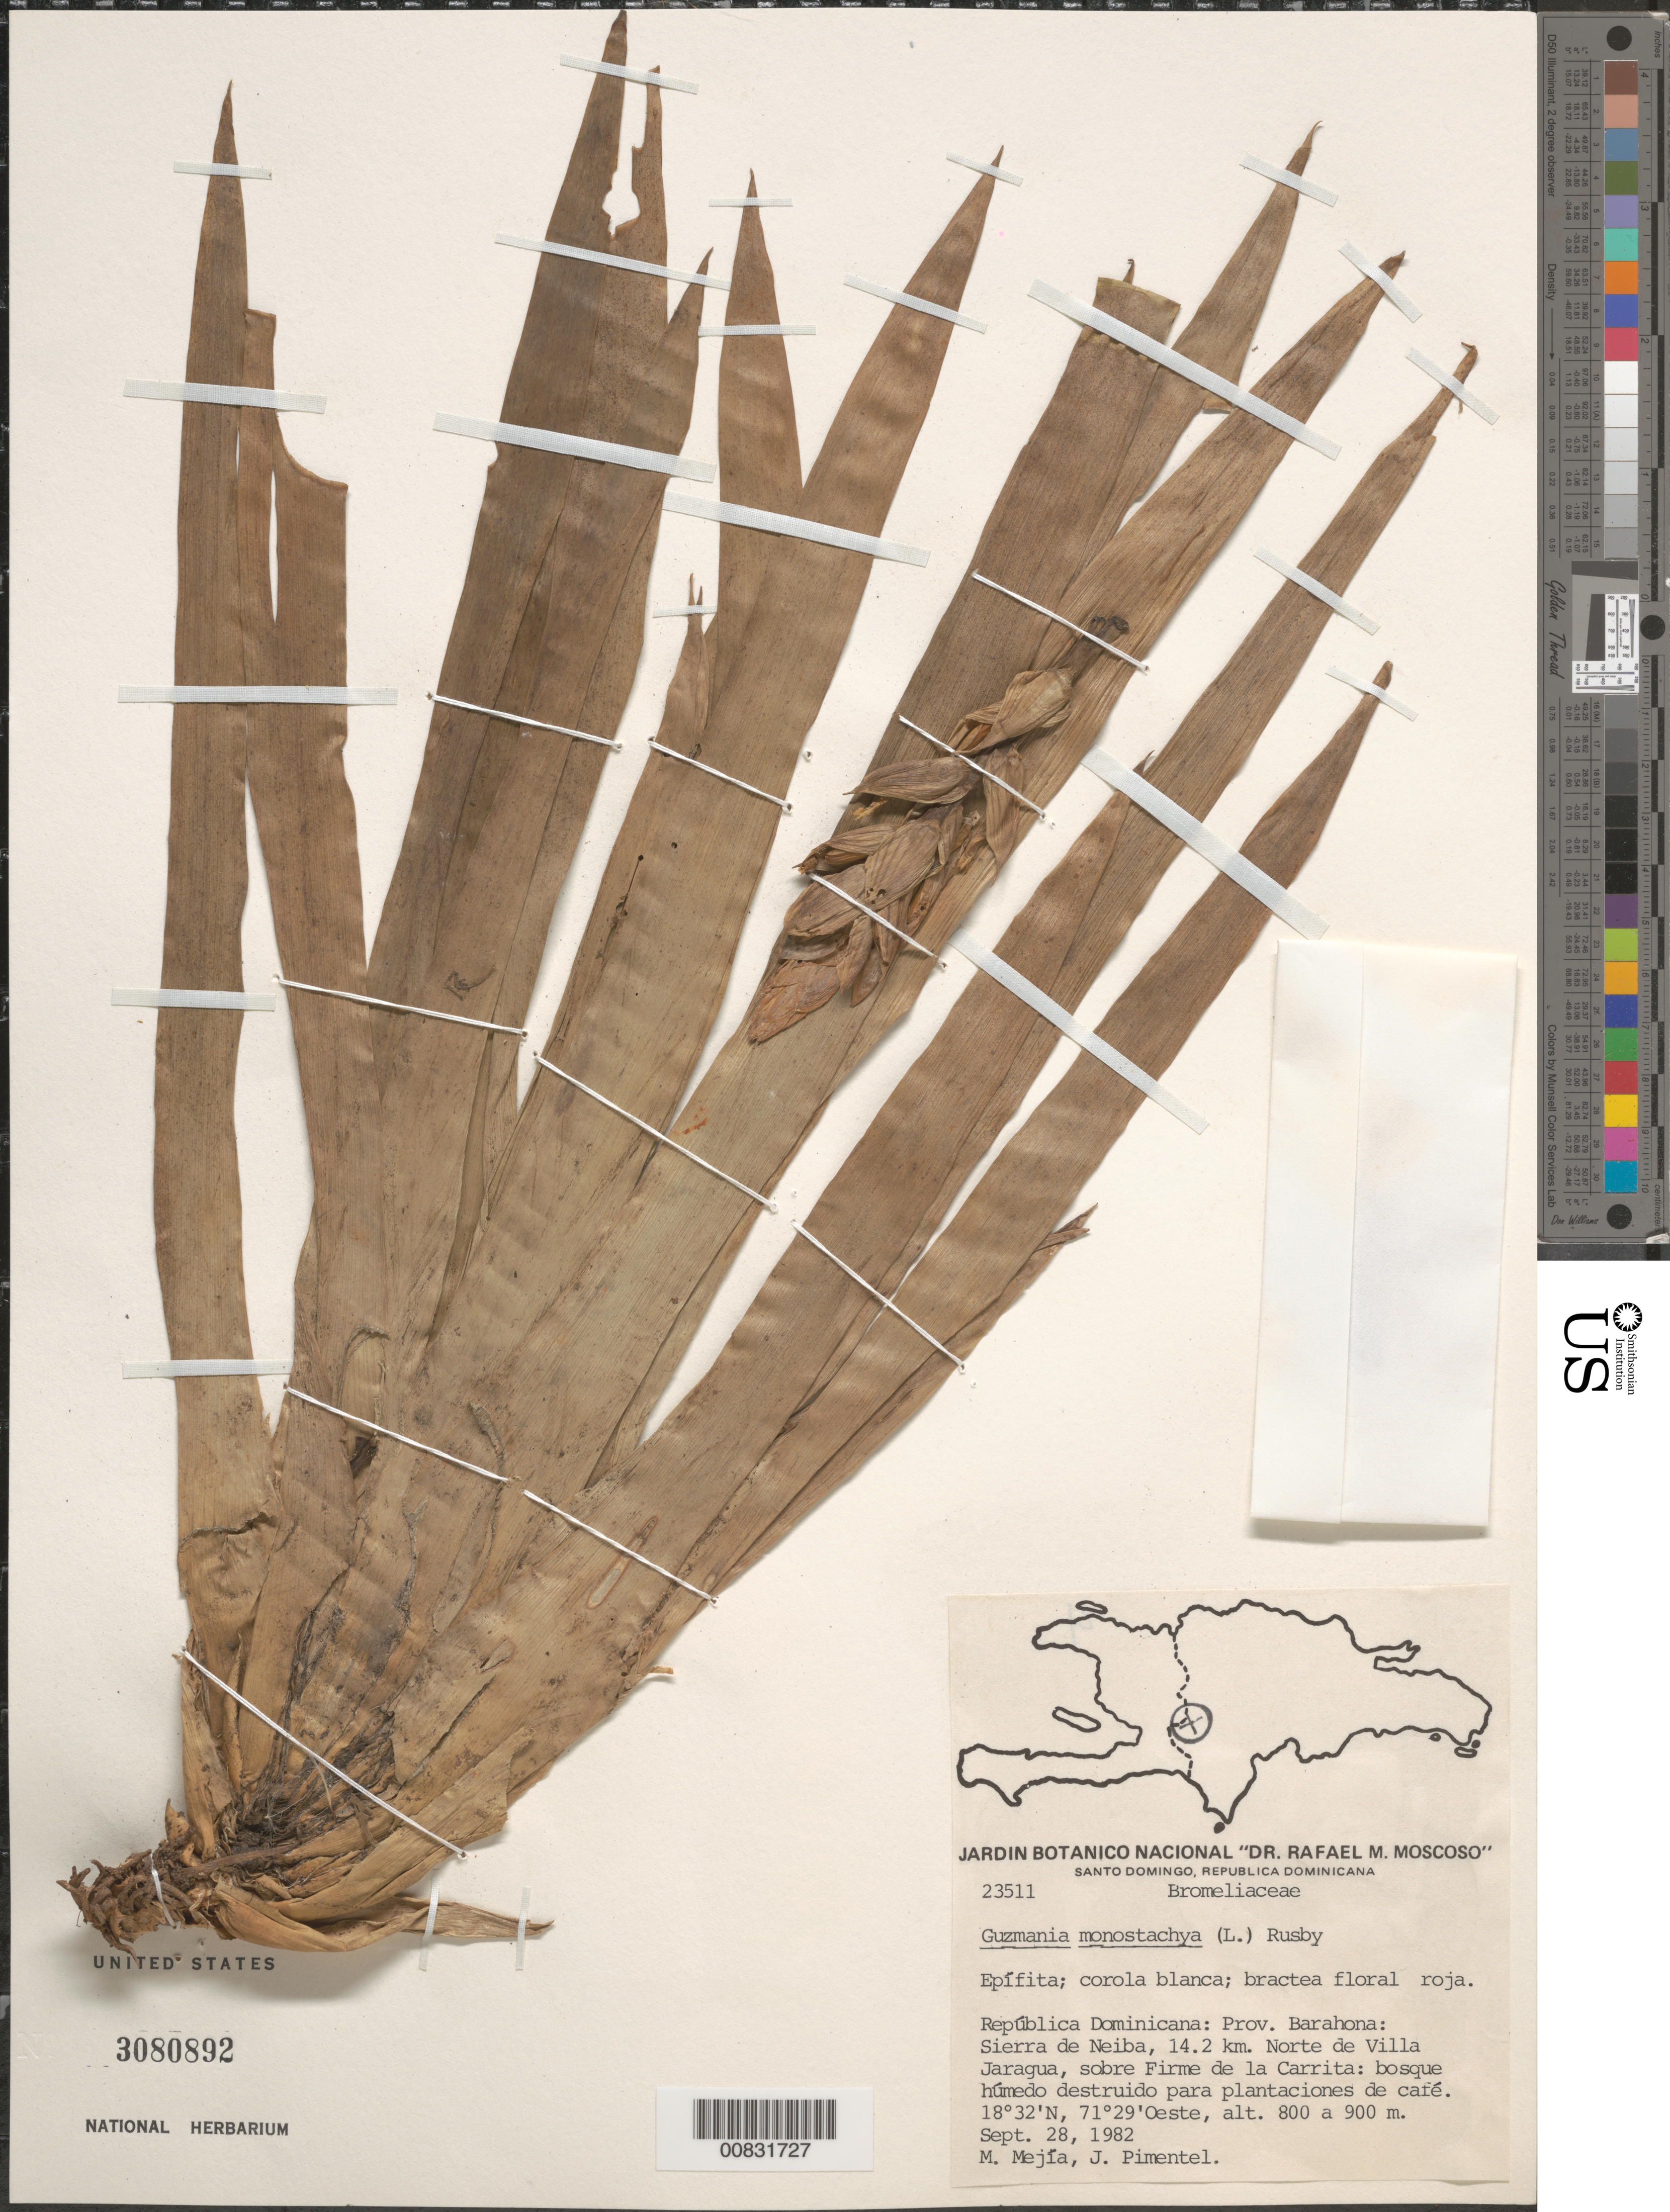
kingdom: Plantae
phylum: Tracheophyta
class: Liliopsida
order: Poales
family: Bromeliaceae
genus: Guzmania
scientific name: Guzmania monostachia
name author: (L.) Rusby ex Mez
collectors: M. Mejia & J. Pimentel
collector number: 23511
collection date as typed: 28 Sep 1982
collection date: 1982-09-28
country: Dominican Republic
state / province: Barahona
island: Hispaniola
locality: Sierra de Neiba, 14.2 km. Norte de Villa Jaragua, sobre Firme de la Carrita.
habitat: Bosque húmedo destruido para plantaciones de café.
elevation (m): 800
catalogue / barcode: US 3080892